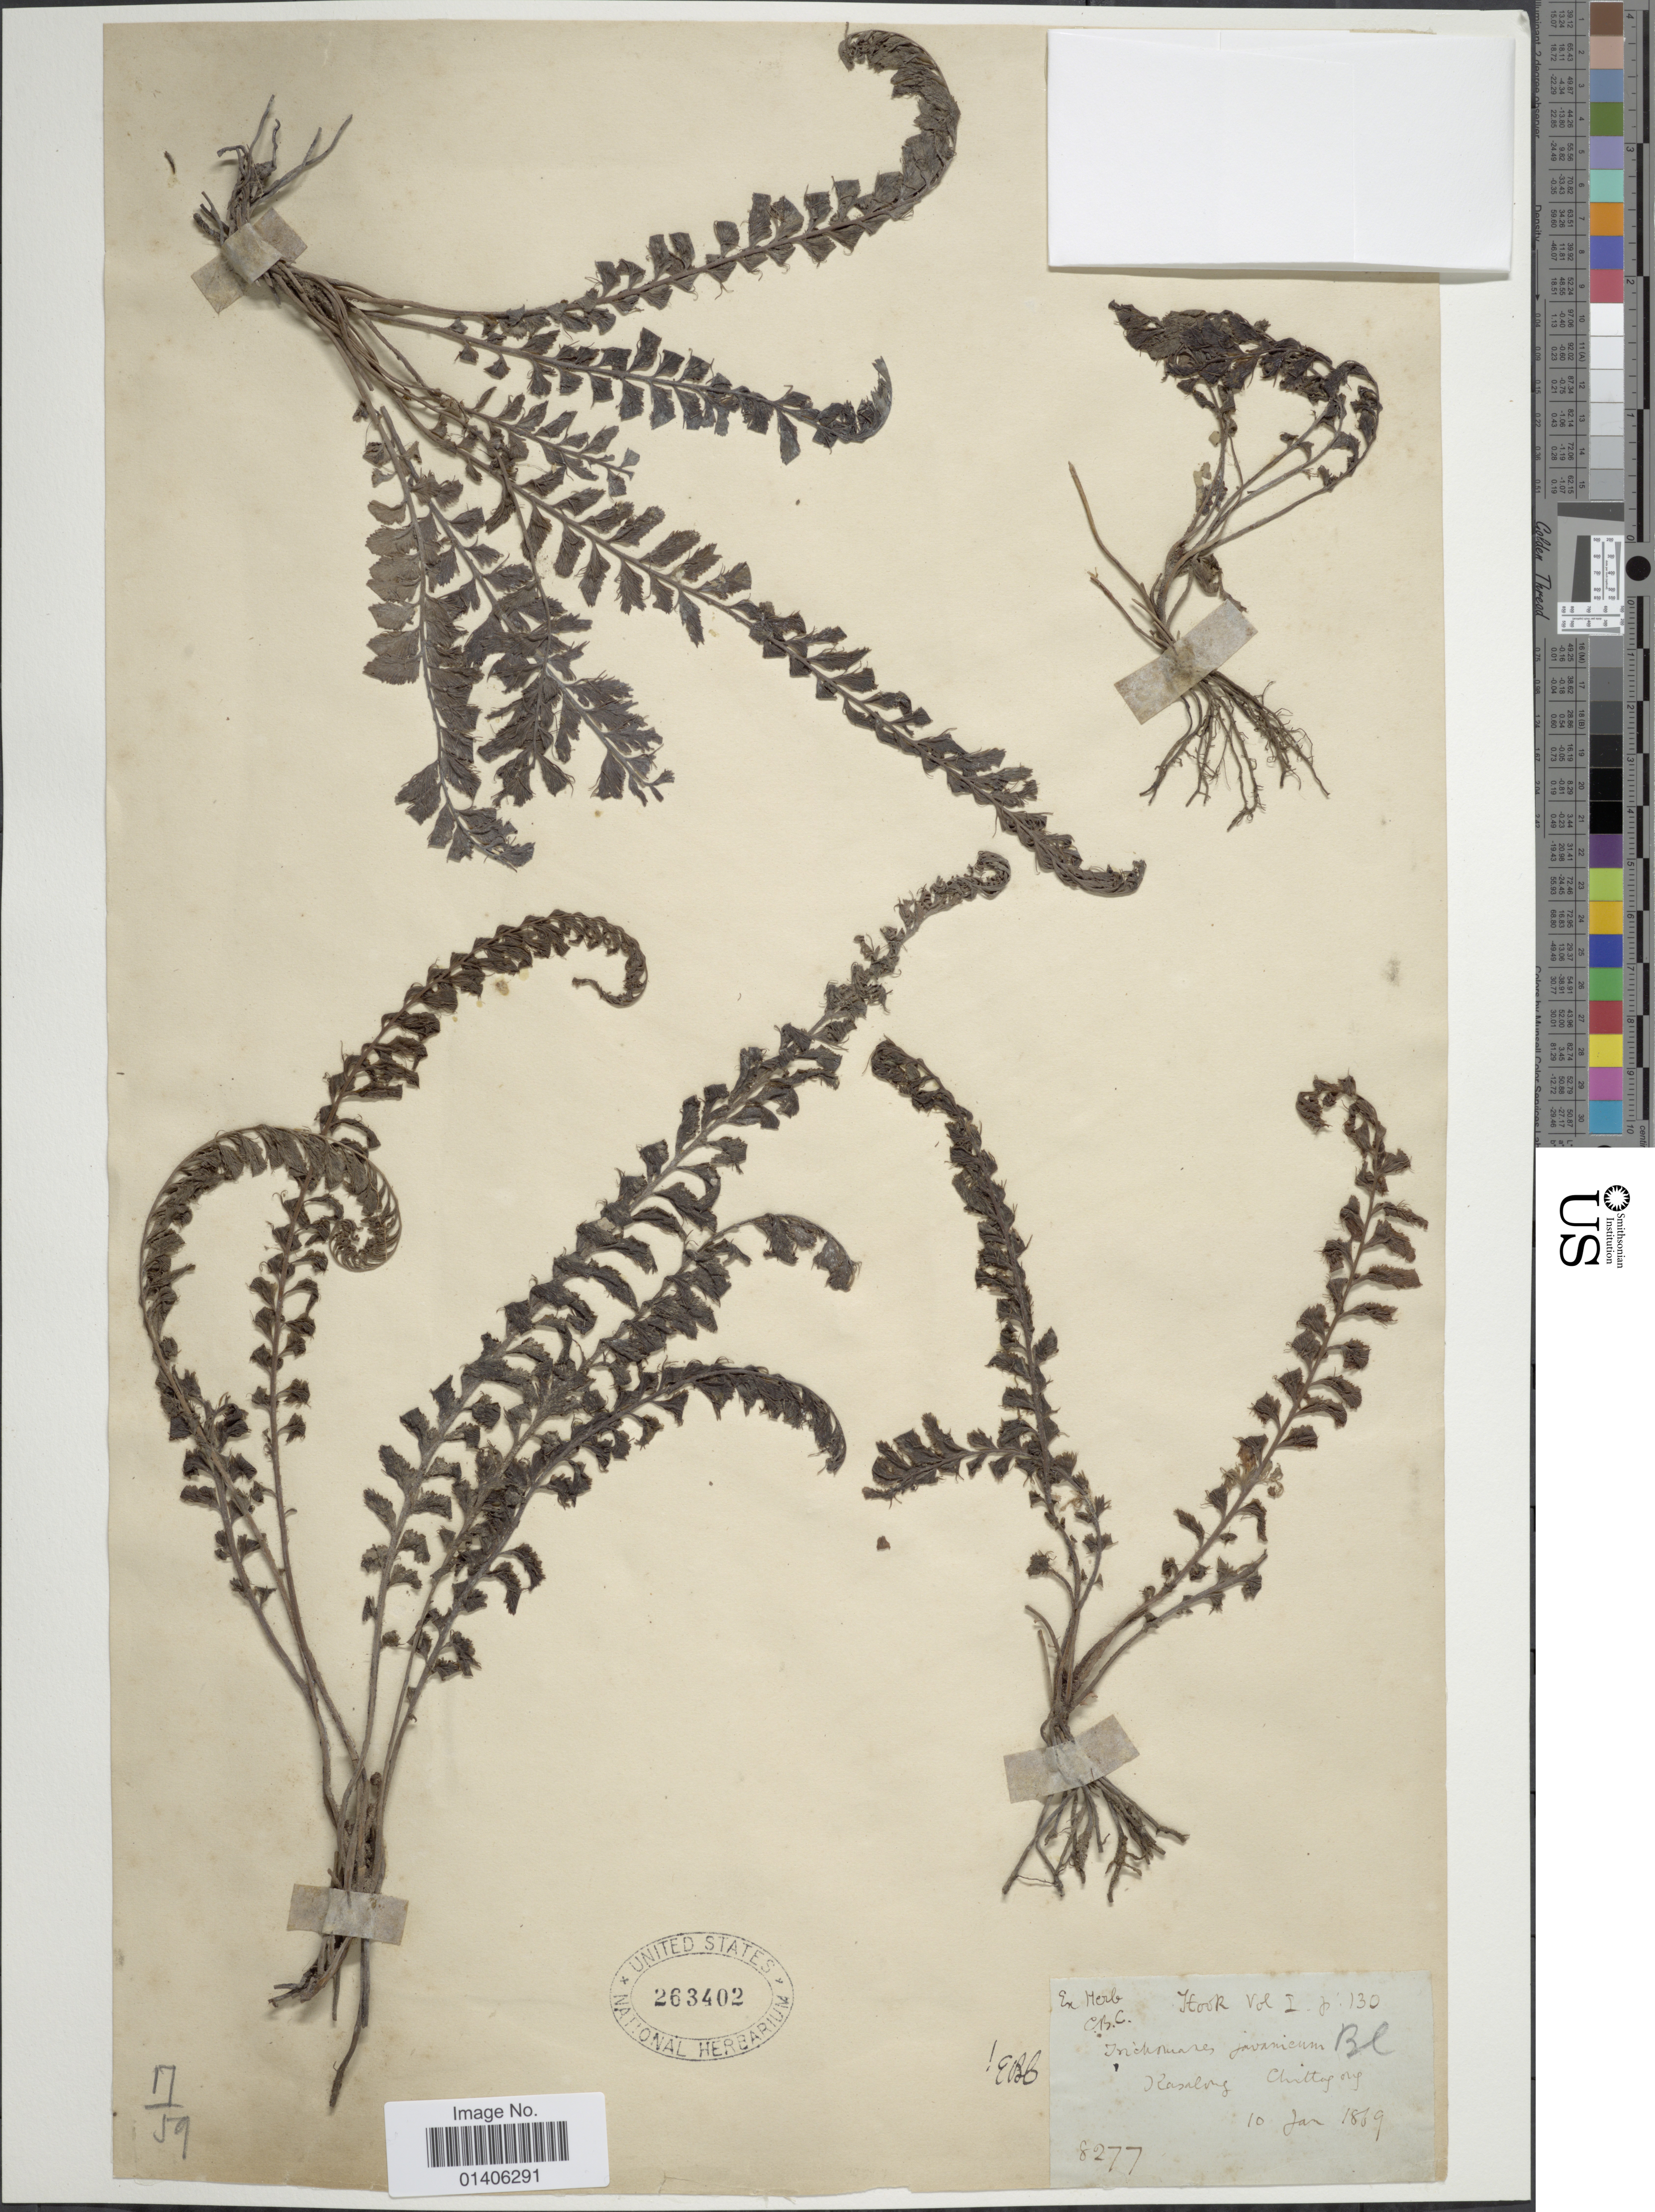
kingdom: Plantae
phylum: Tracheophyta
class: Polypodiopsida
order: Hymenophyllales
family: Hymenophyllaceae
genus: Cephalomanes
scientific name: Cephalomanes javanicum var. javanicum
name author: C. Presl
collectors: ex Herb. C.B. Clarke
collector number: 8277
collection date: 1869-01-10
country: Bangladesh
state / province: Chittagong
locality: Kasalong [interpreted]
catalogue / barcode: US 263402